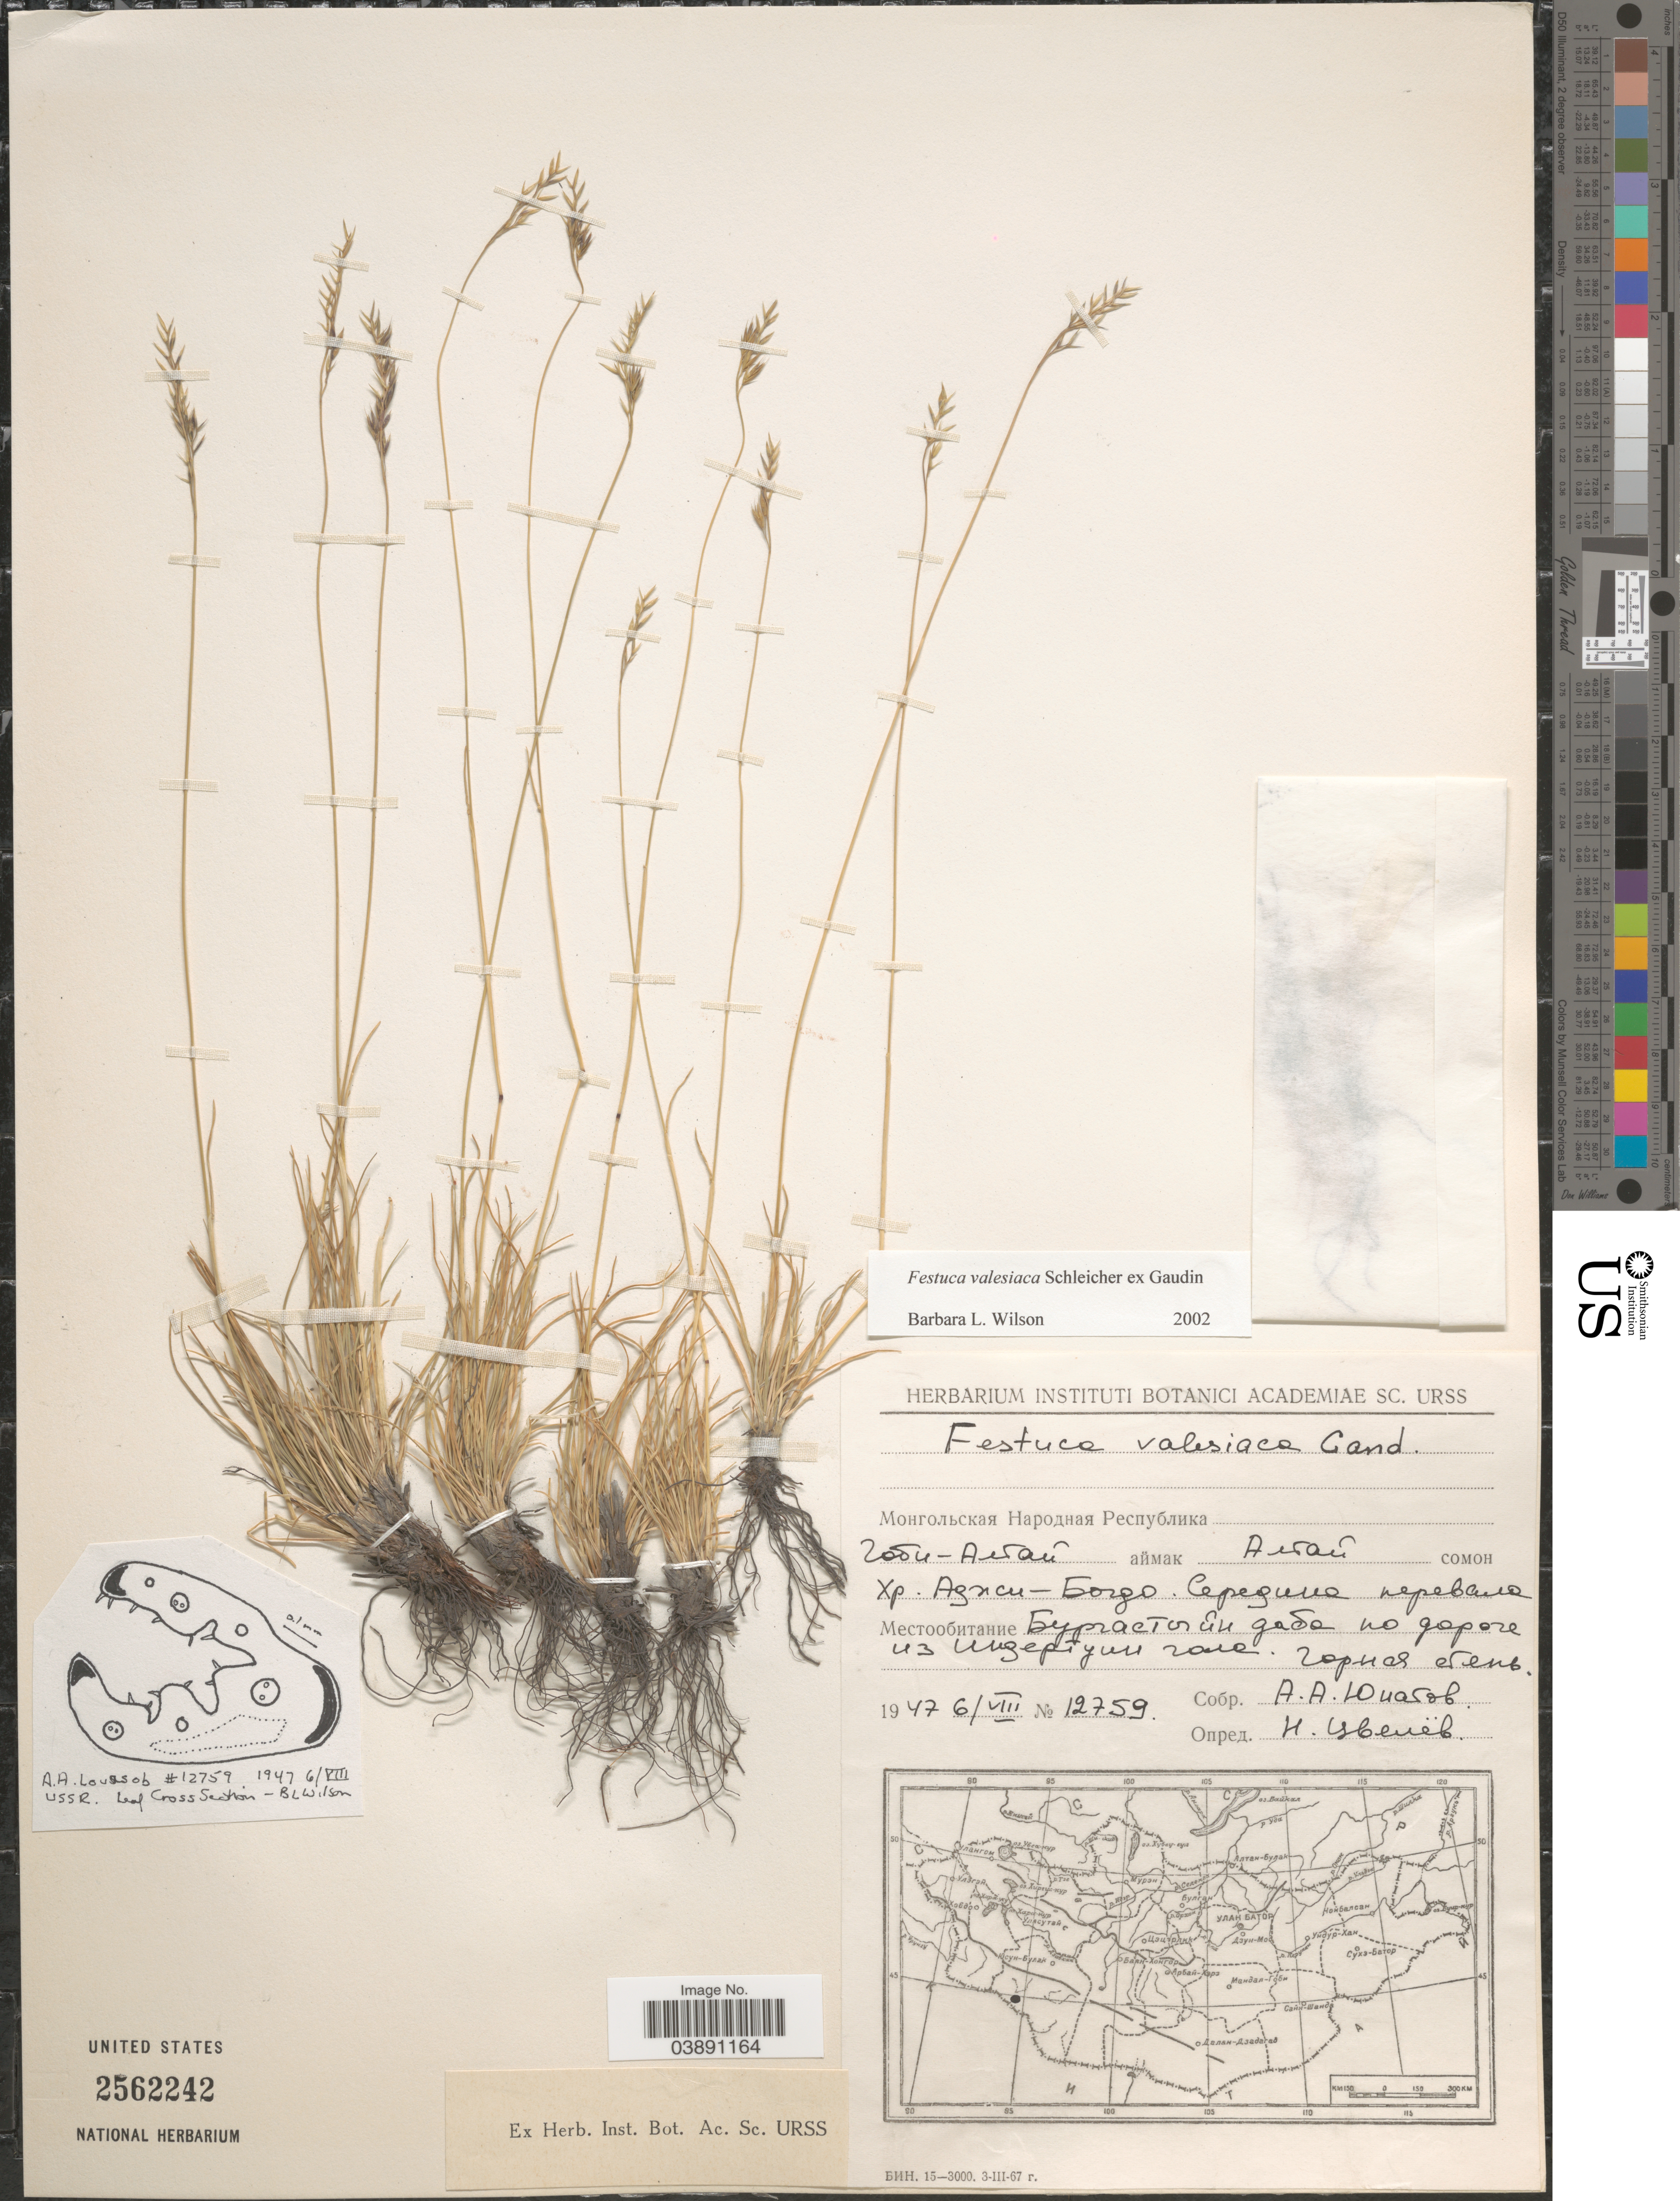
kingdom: Plantae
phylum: Tracheophyta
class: Liliopsida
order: Poales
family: Poaceae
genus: Festuca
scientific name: Festuca valesiaca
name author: Schleich. ex Gaudin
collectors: A. Unatov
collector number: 12759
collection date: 1947-08-06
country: Mongolia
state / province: Govi-Altay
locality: Aj Bogd Mts.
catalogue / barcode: US 2562242